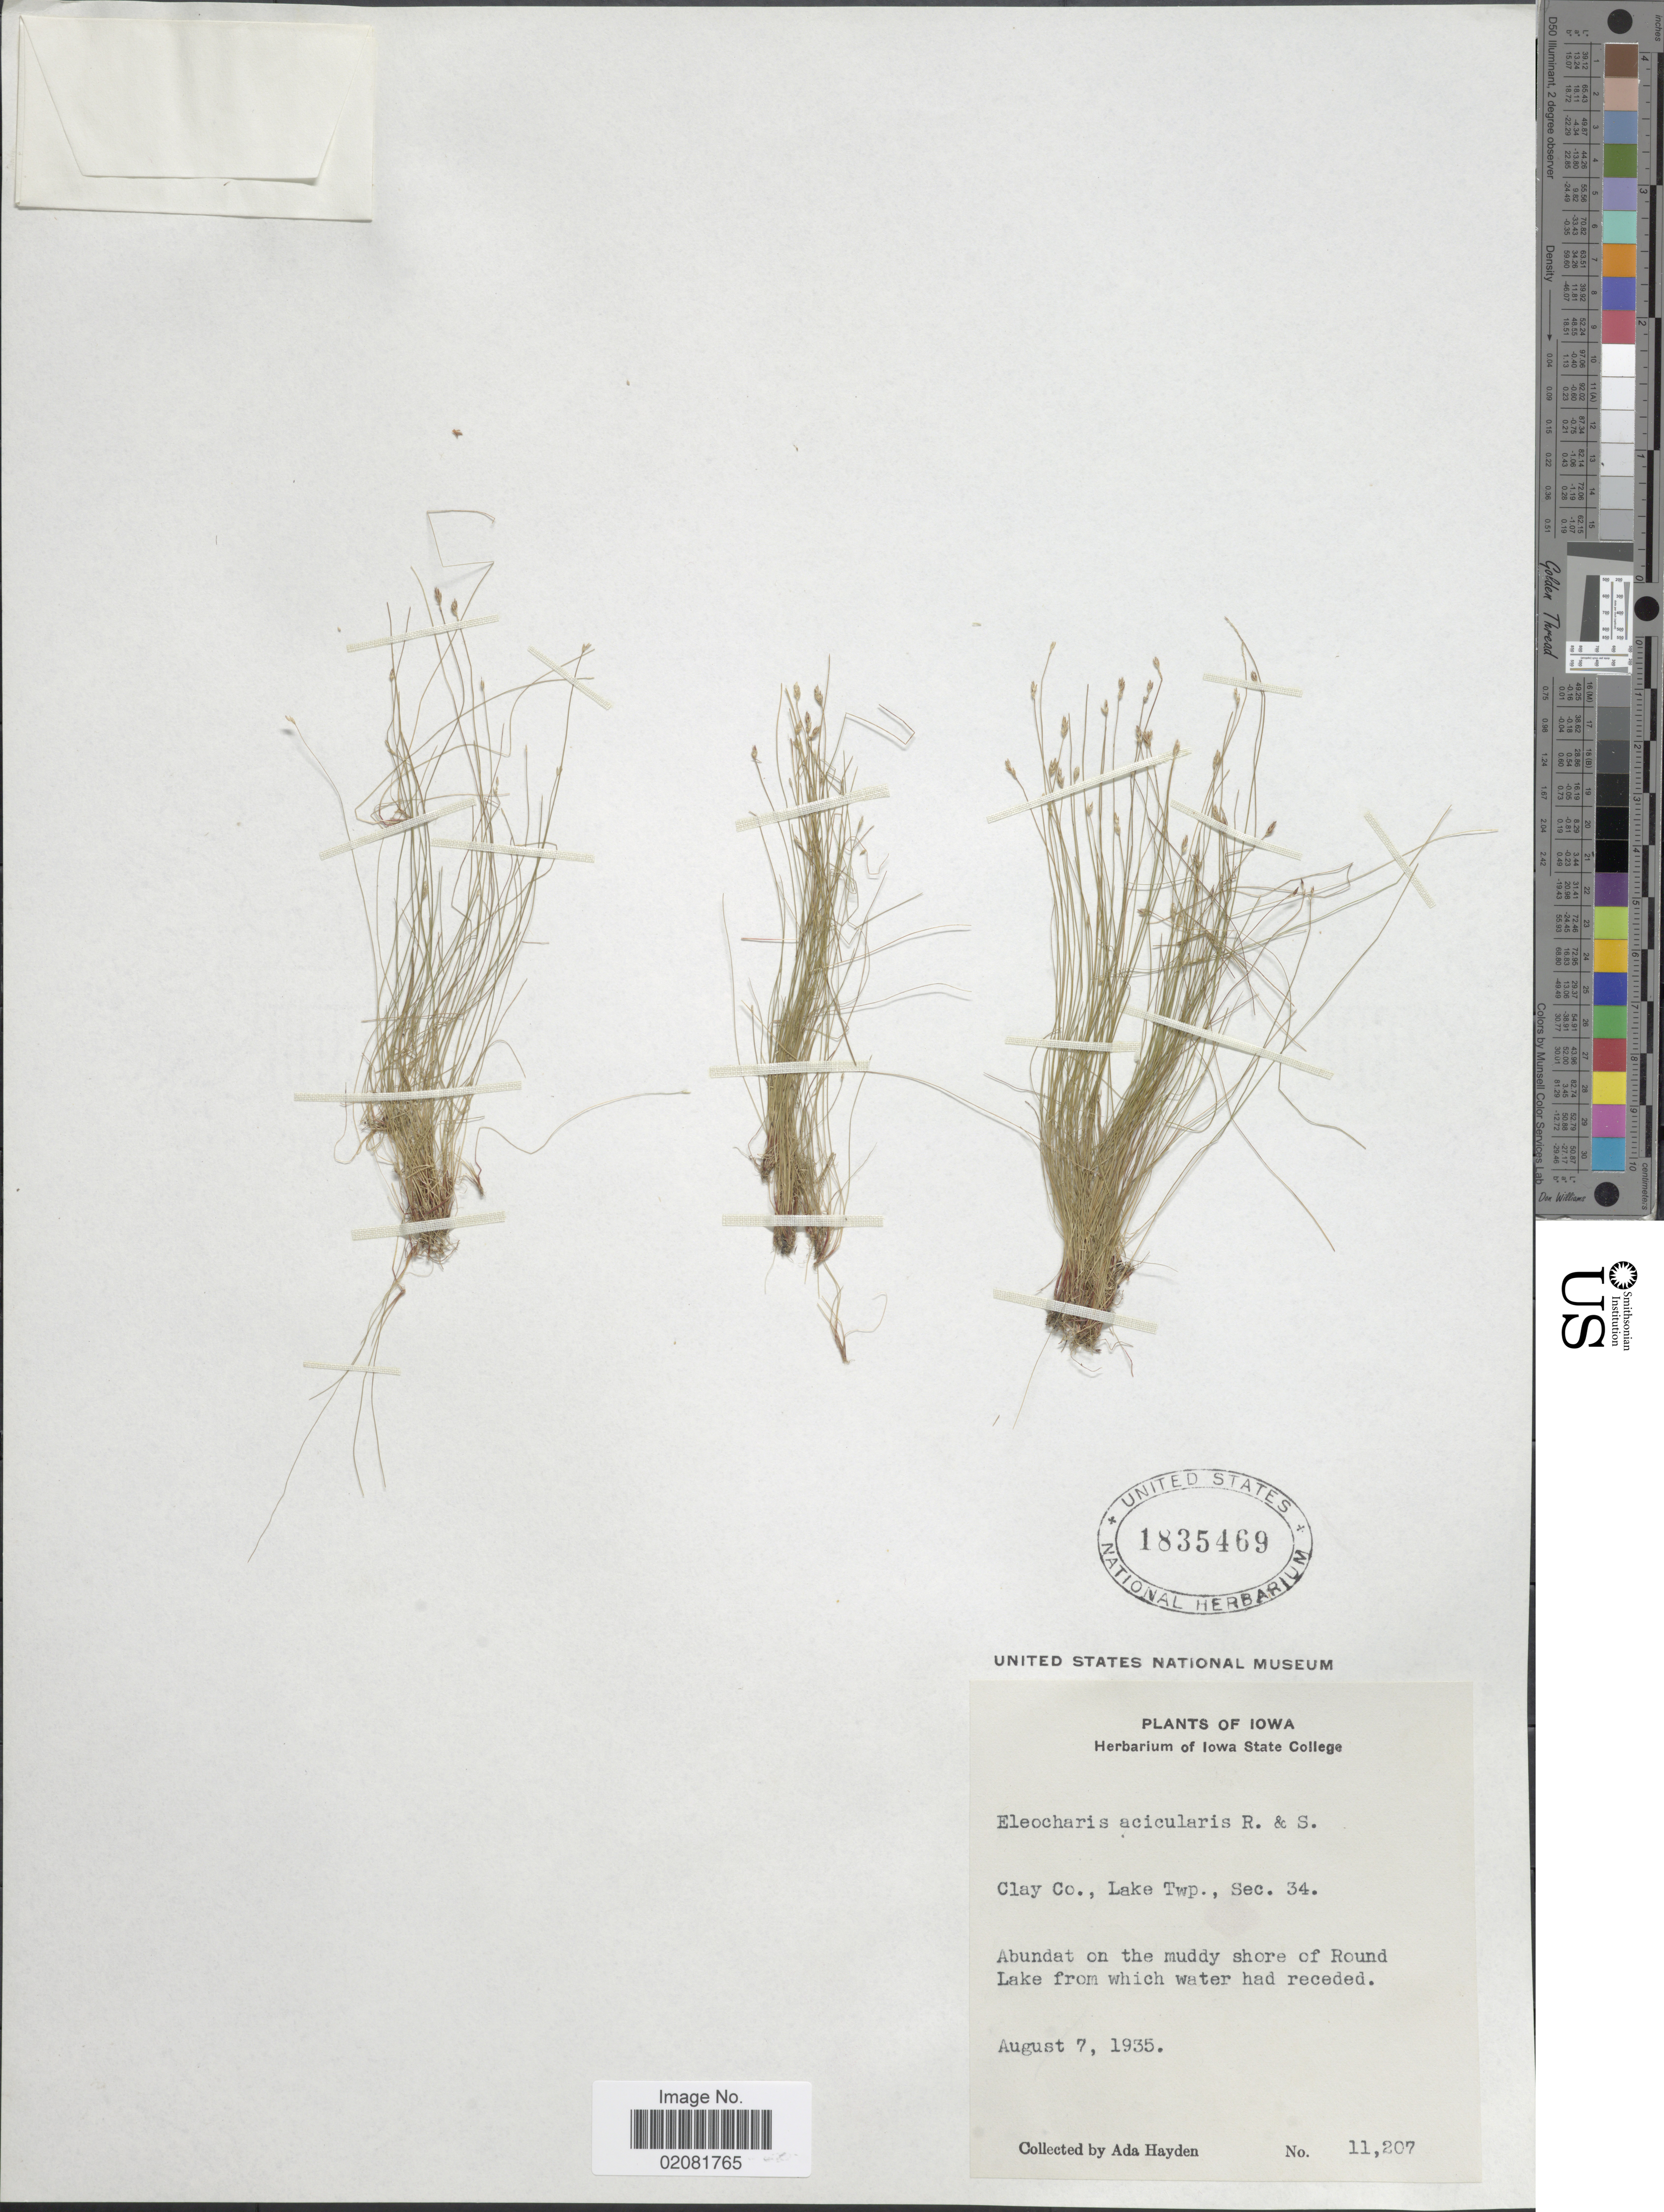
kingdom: Plantae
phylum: Tracheophyta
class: Liliopsida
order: Poales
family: Cyperaceae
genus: Eleocharis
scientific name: Eleocharis acicularis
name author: (L.) Roem. & Schult.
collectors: Ada Hayden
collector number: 11207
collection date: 1935-08-07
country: United States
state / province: Iowa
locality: Clay Co., Lake Twp., Sec. 34. Abundat on the muddy shore of Round Lake from which water had receded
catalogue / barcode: US 1835469